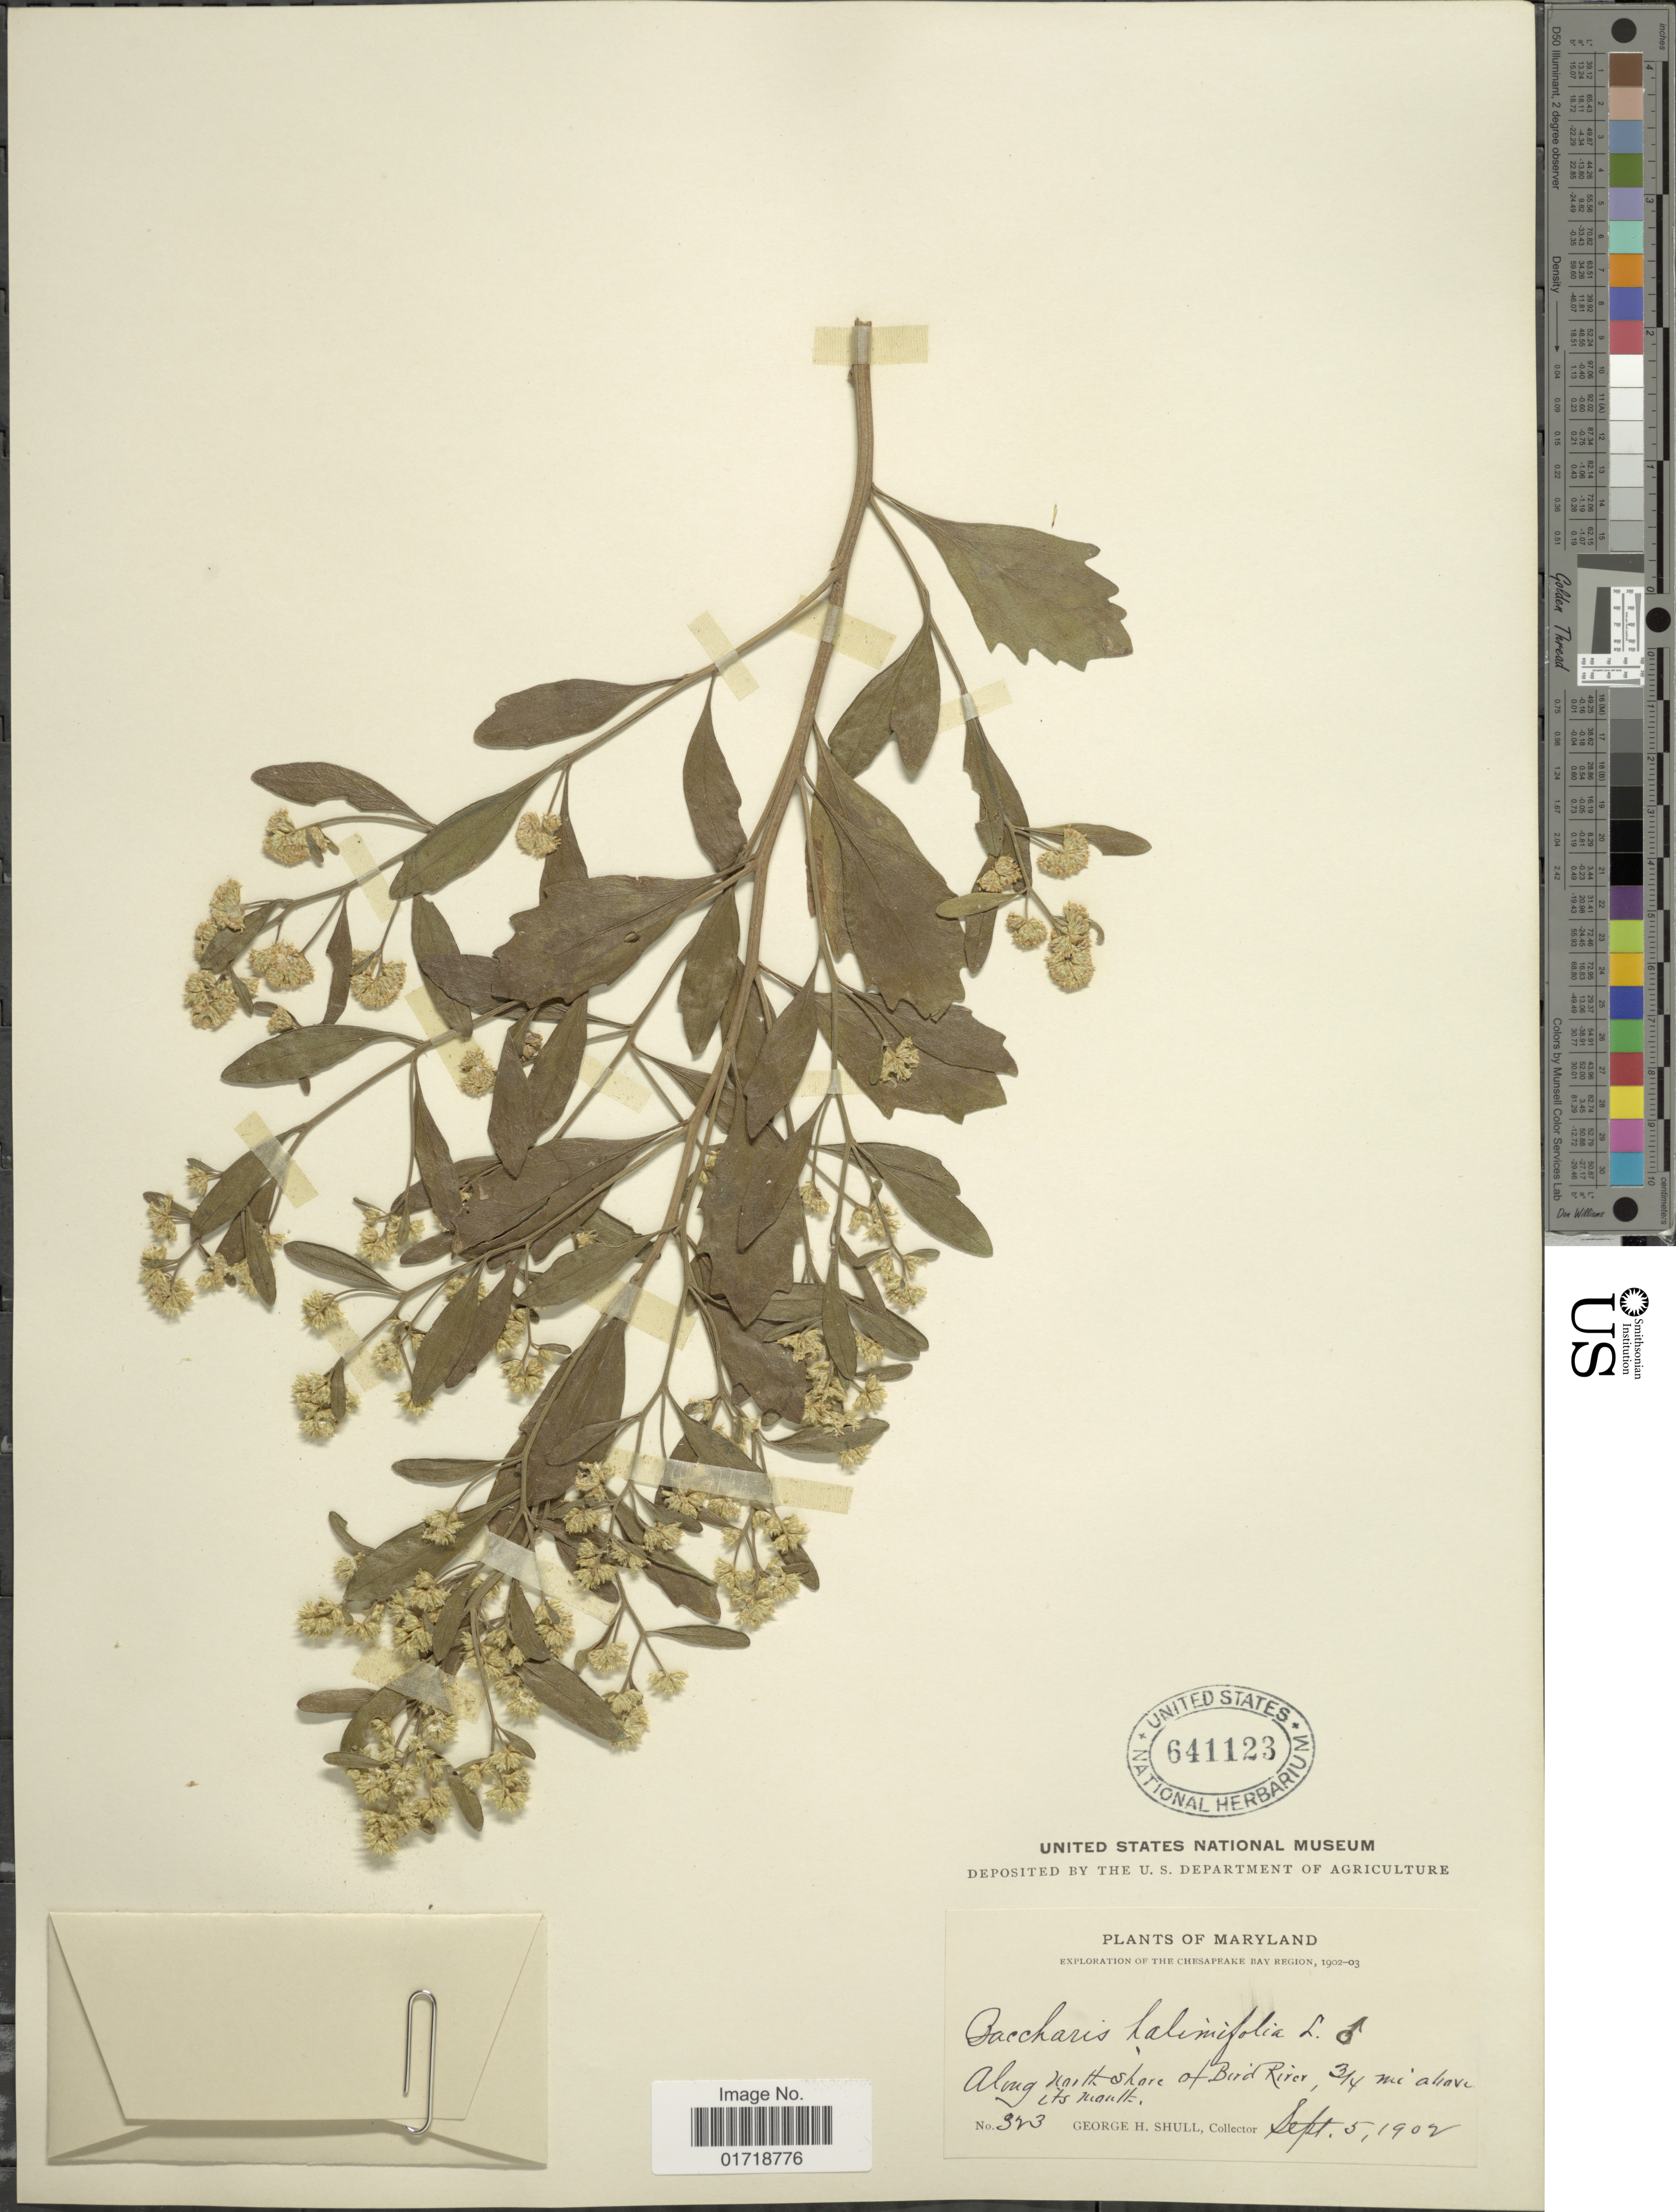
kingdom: Plantae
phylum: Tracheophyta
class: Magnoliopsida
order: Asterales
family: Asteraceae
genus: Baccharis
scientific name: Baccharis halimifolia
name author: L.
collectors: G. H. Shull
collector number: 323*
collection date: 1902-09-05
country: United States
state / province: Maryland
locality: The Chesapeake Bay Region, Along north shore of Bird River ¾ mi above its mouth.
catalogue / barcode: US 641123